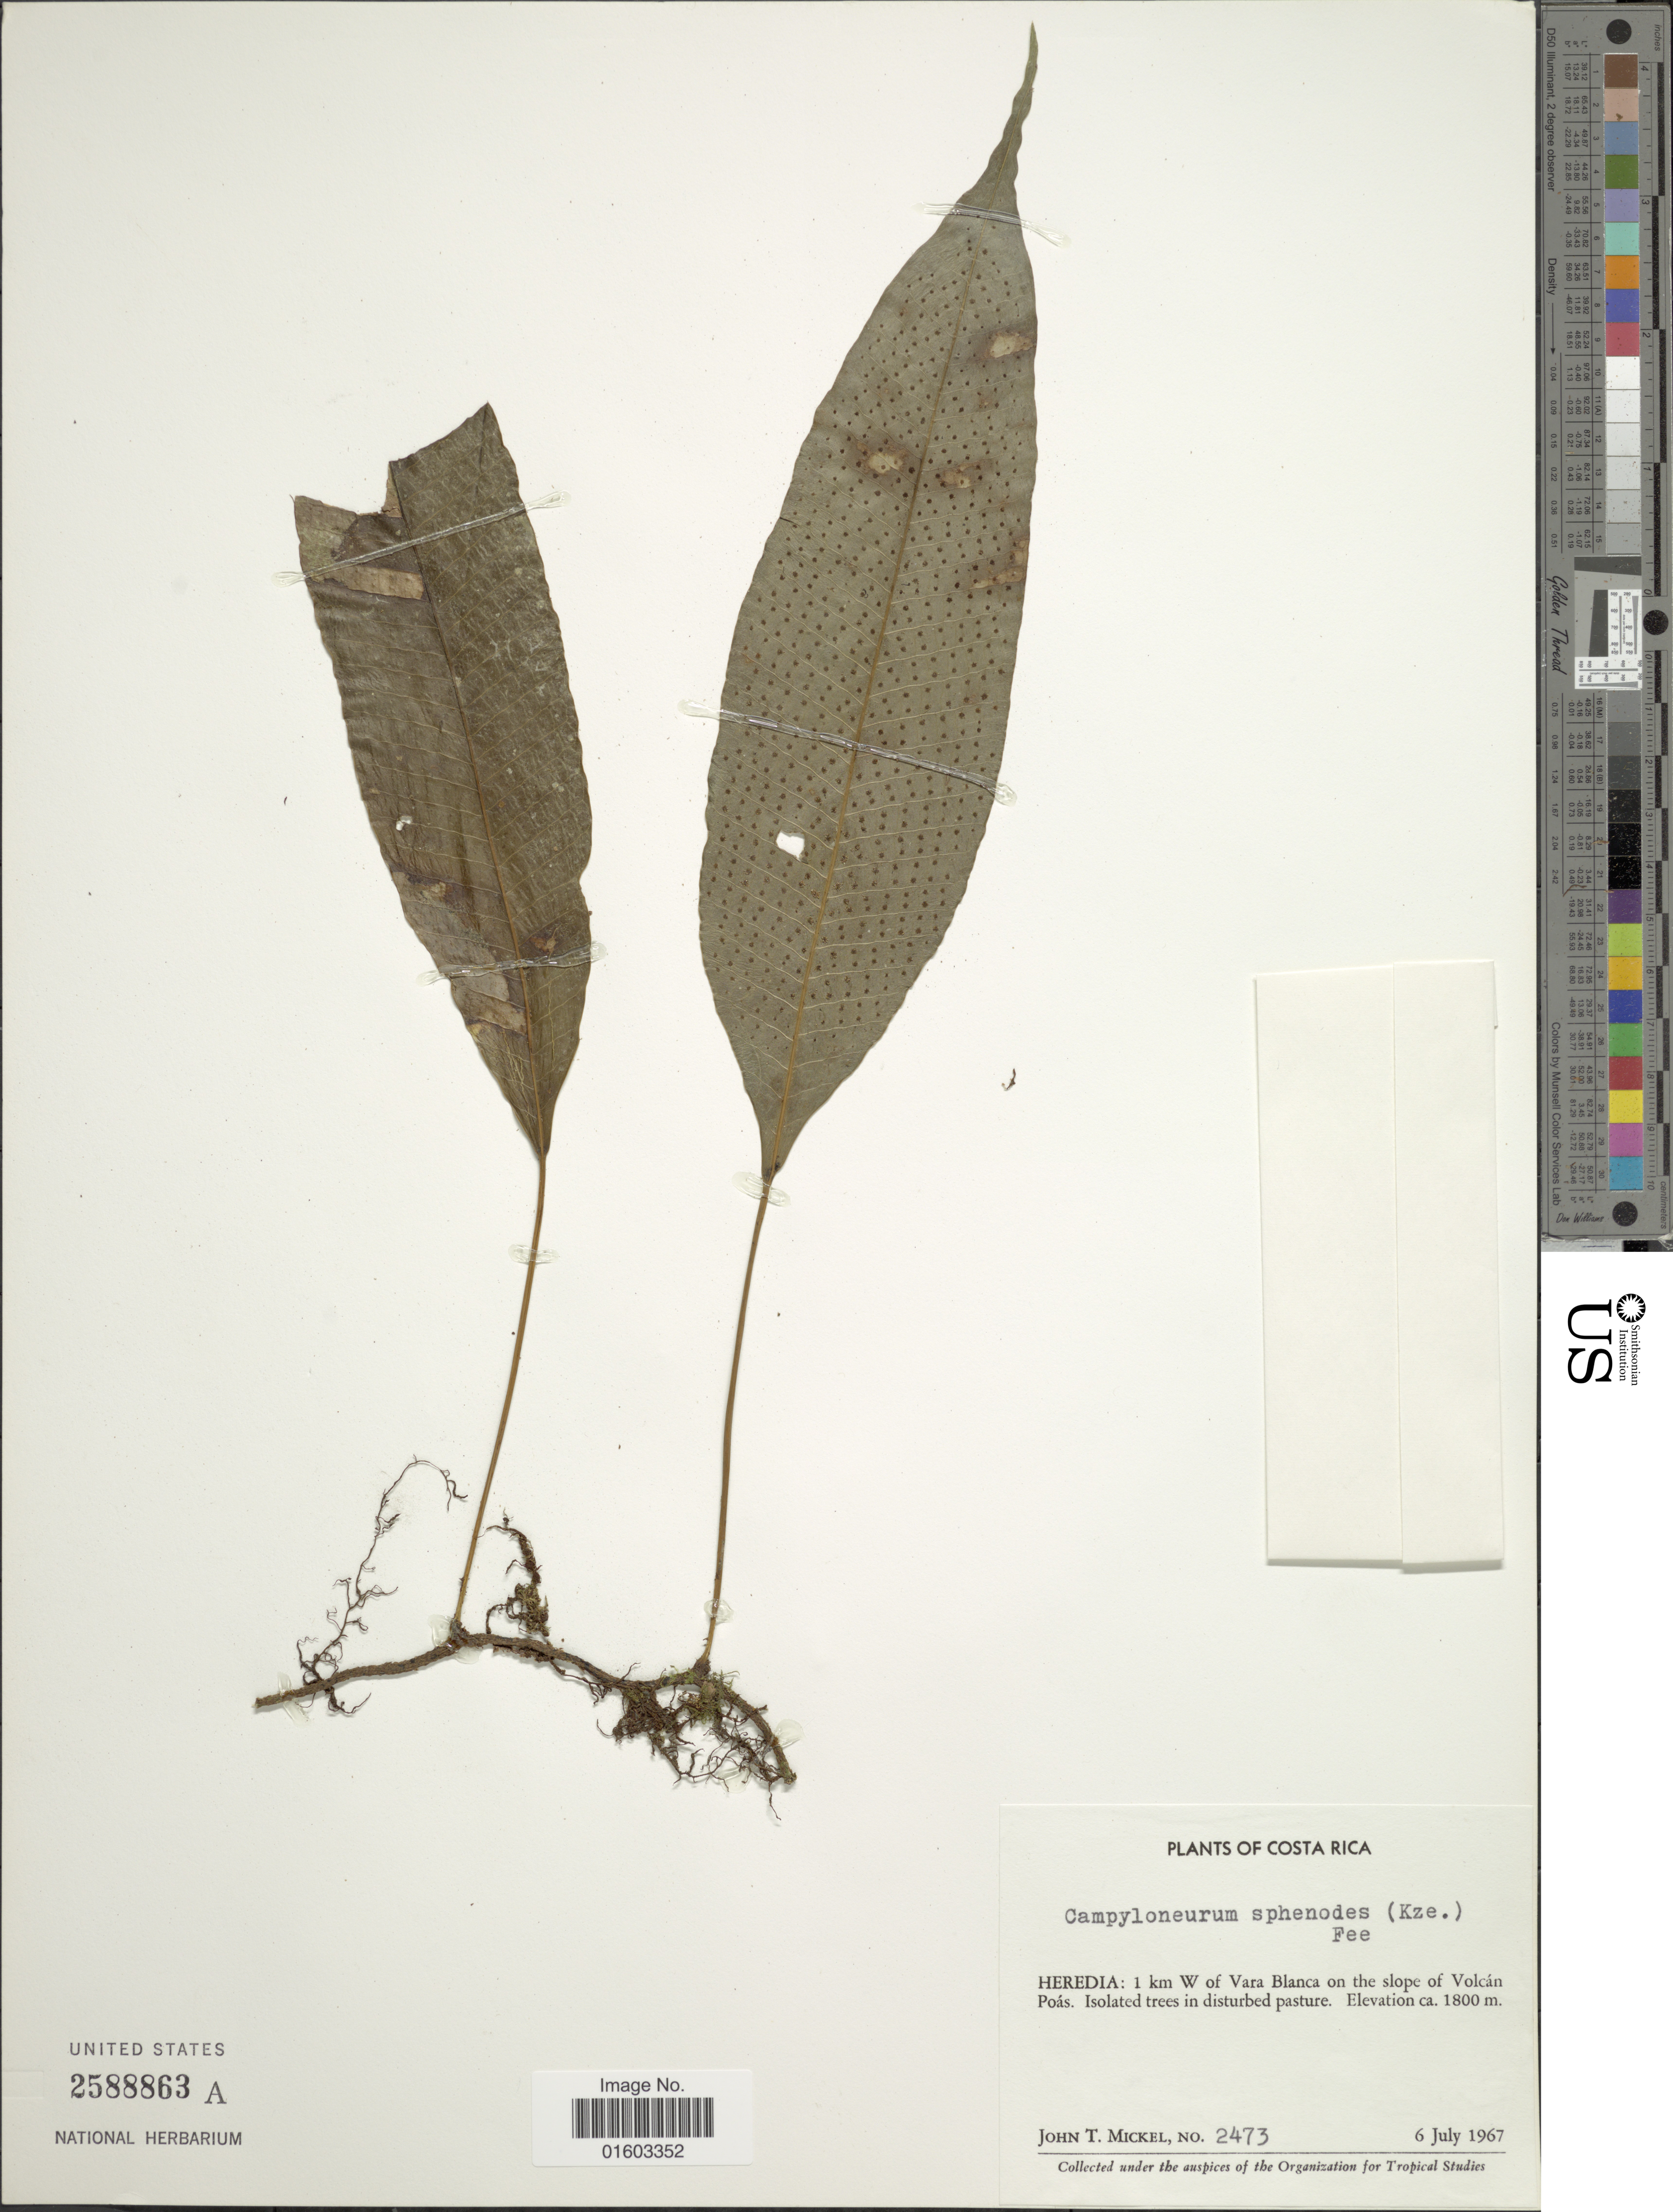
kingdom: Plantae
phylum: Tracheophyta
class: Polypodiopsida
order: Polypodiales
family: Polypodiaceae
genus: Campyloneurum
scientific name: Campyloneurum wercklei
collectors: J. T. Mickel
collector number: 2473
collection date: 1967-07-06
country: Costa Rica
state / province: Heredia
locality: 1 km W of Vara Blanca on the slope of Volcan Poas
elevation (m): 1800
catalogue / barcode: US 2588863A